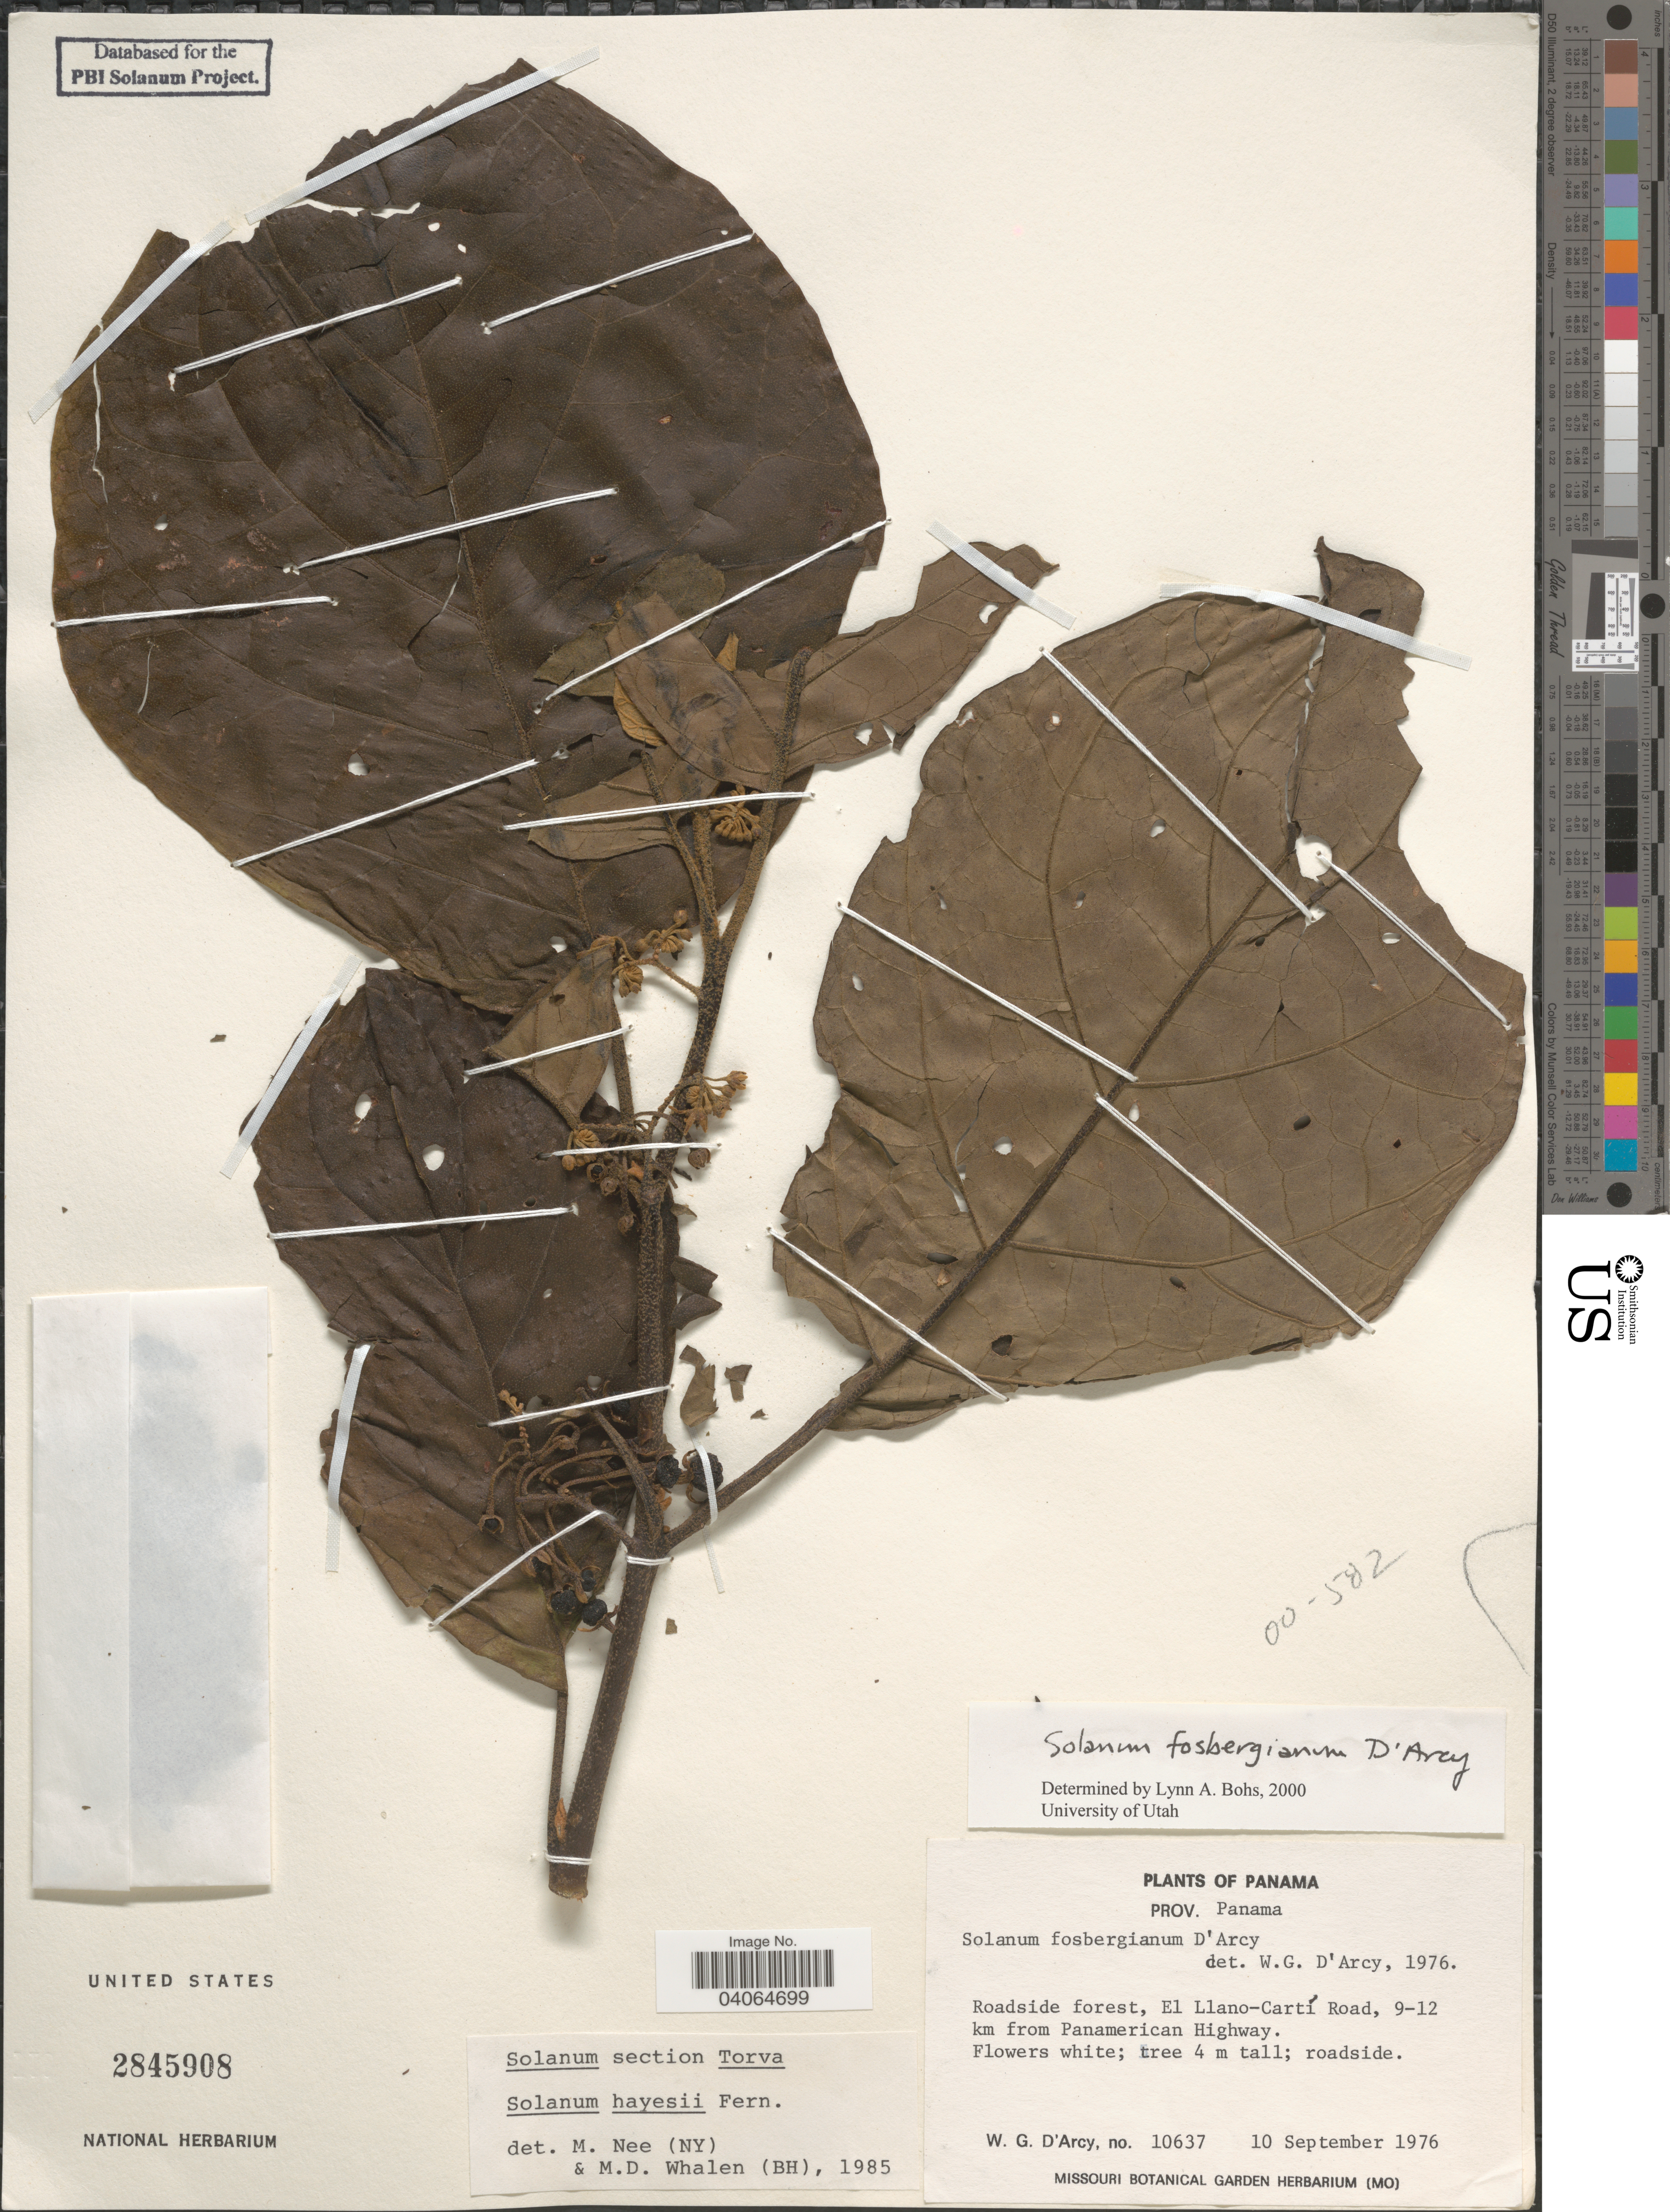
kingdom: Plantae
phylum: Tracheophyta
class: Magnoliopsida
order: Solanales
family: Solanaceae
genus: Solanum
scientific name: Solanum fosbergianum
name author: D'Arcy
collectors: W. G. D'Arcy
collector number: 10637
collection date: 1976-09-10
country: Panama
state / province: Panamá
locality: Roadside forest, El Llano-Cartí Road, 9-12 km from Panamerican Highway.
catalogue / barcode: US 2845908